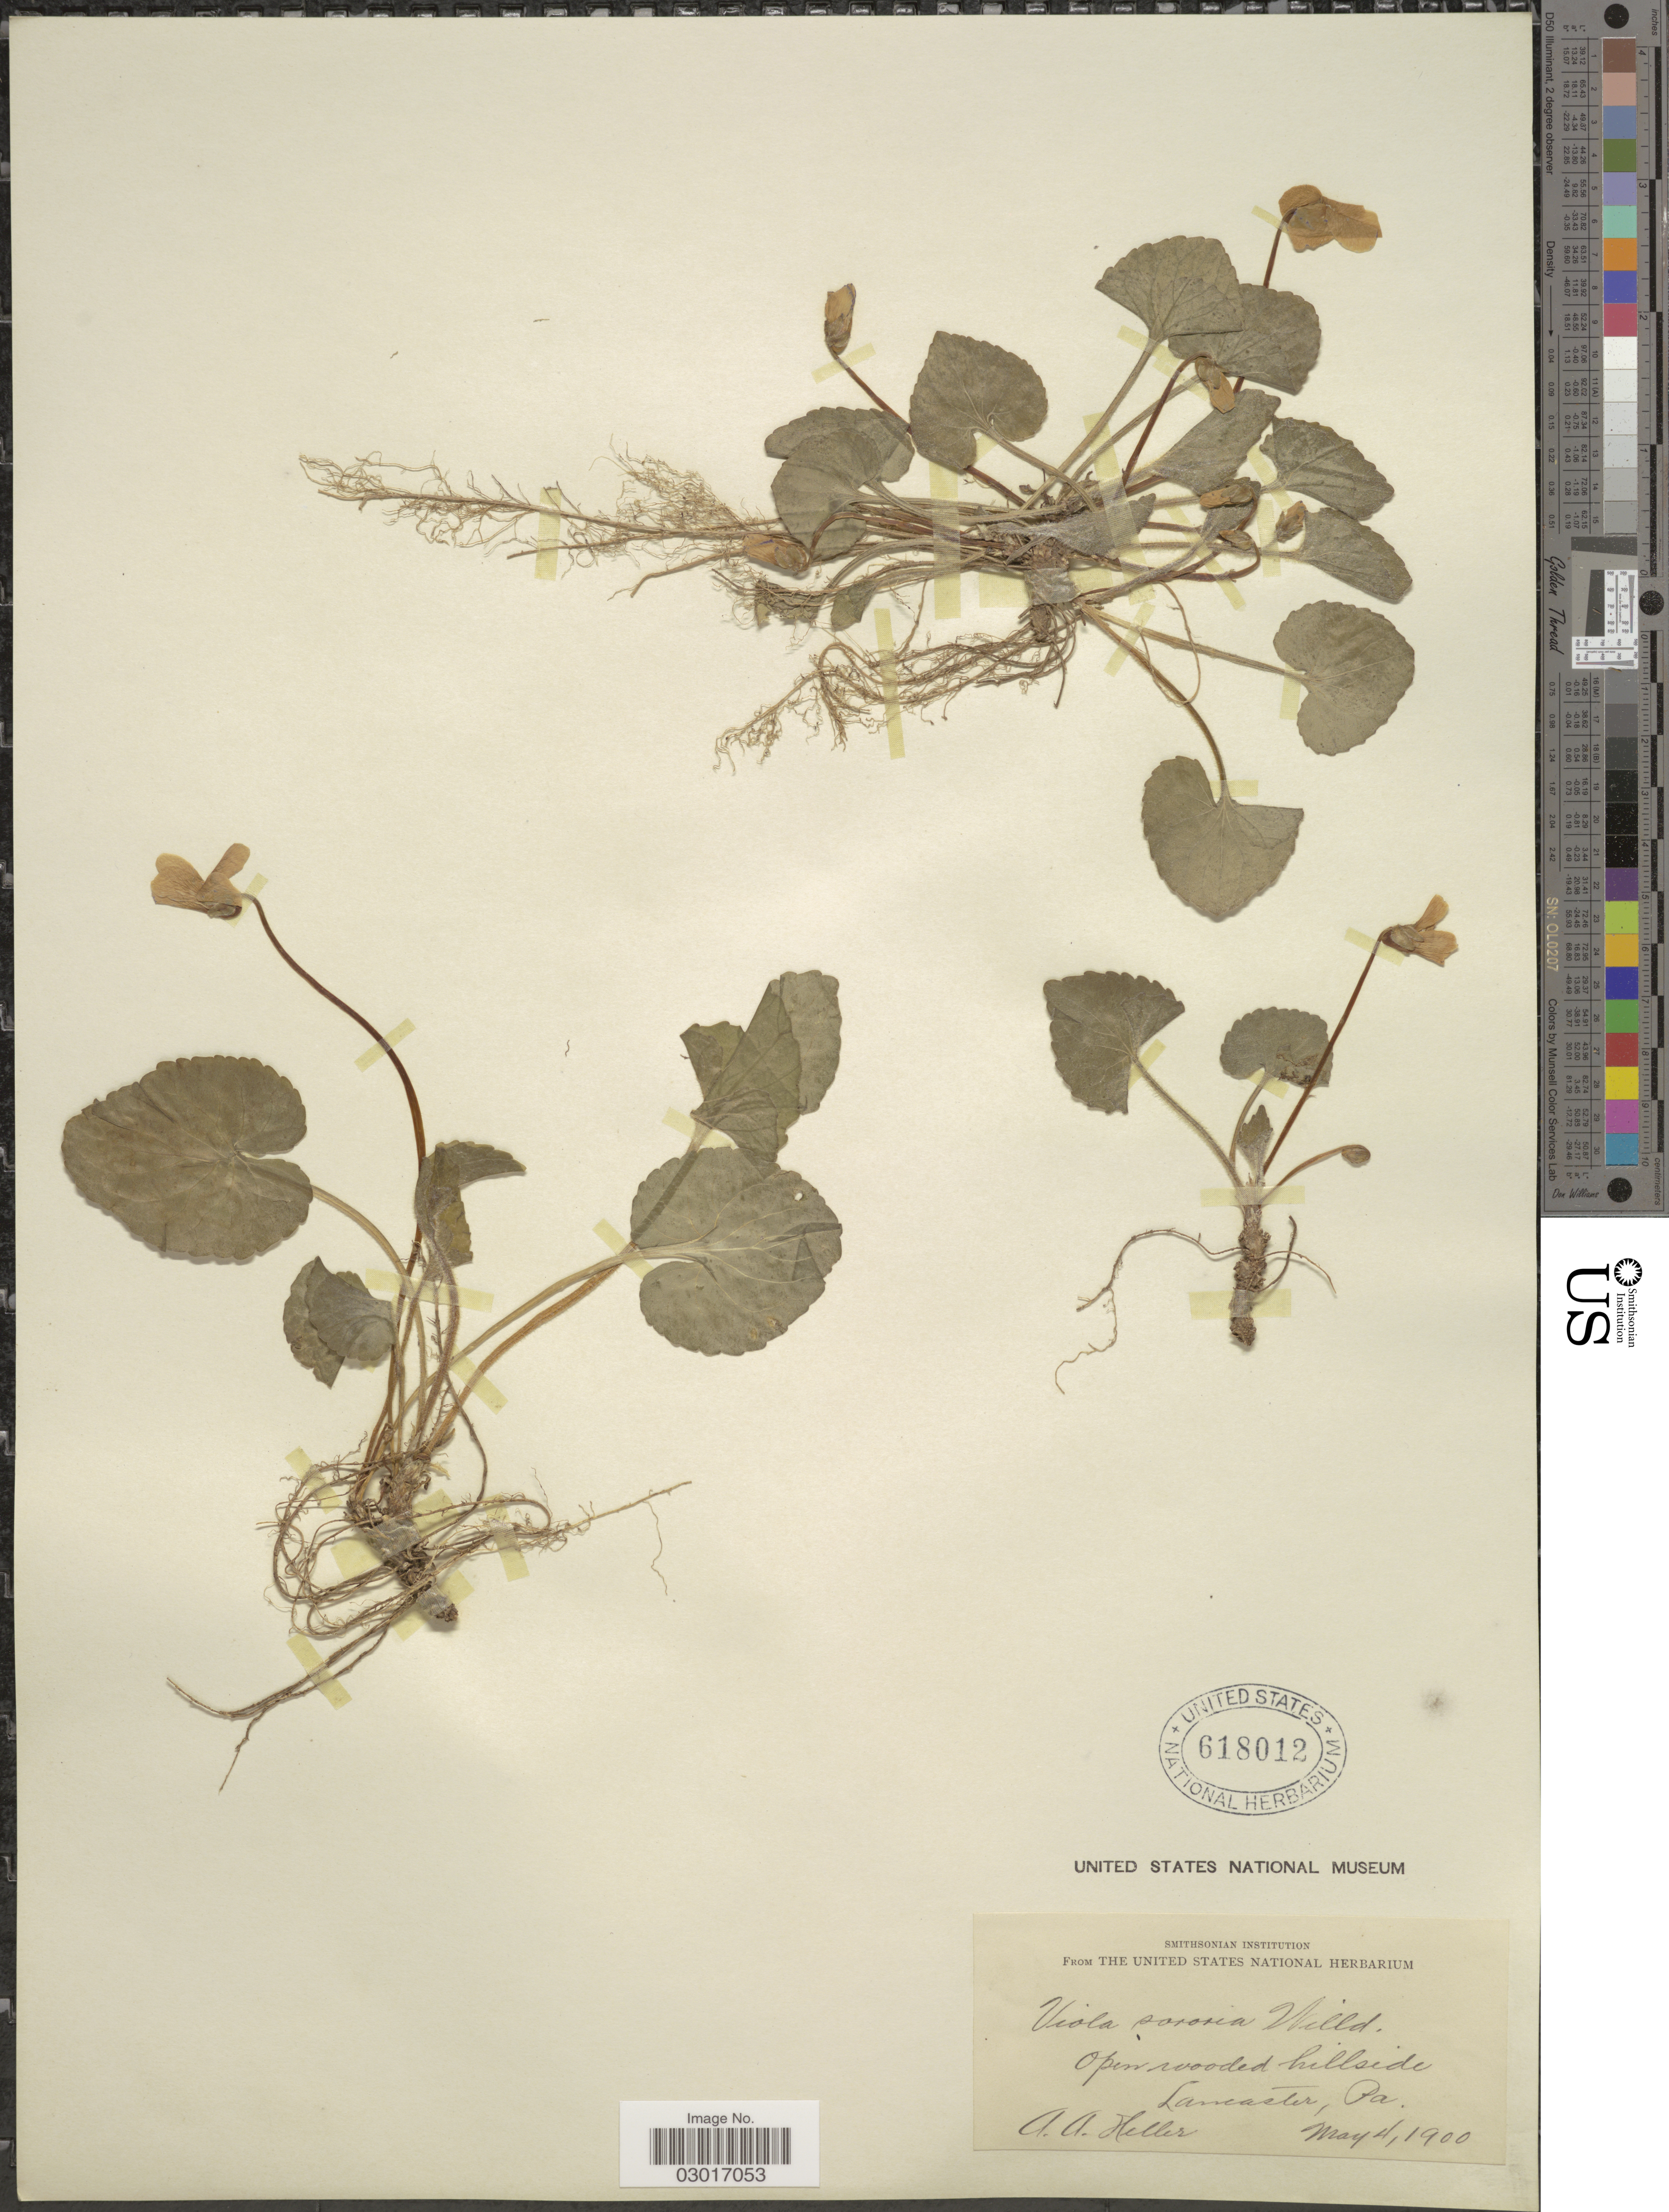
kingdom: Plantae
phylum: Tracheophyta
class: Magnoliopsida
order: Malpighiales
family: Violaceae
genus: Viola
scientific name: Viola sororia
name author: Willd.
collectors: A. A. Heller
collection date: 1900-05-04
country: United States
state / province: Pennsylvania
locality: Open wooded hillside, Lancaster.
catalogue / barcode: US 618012